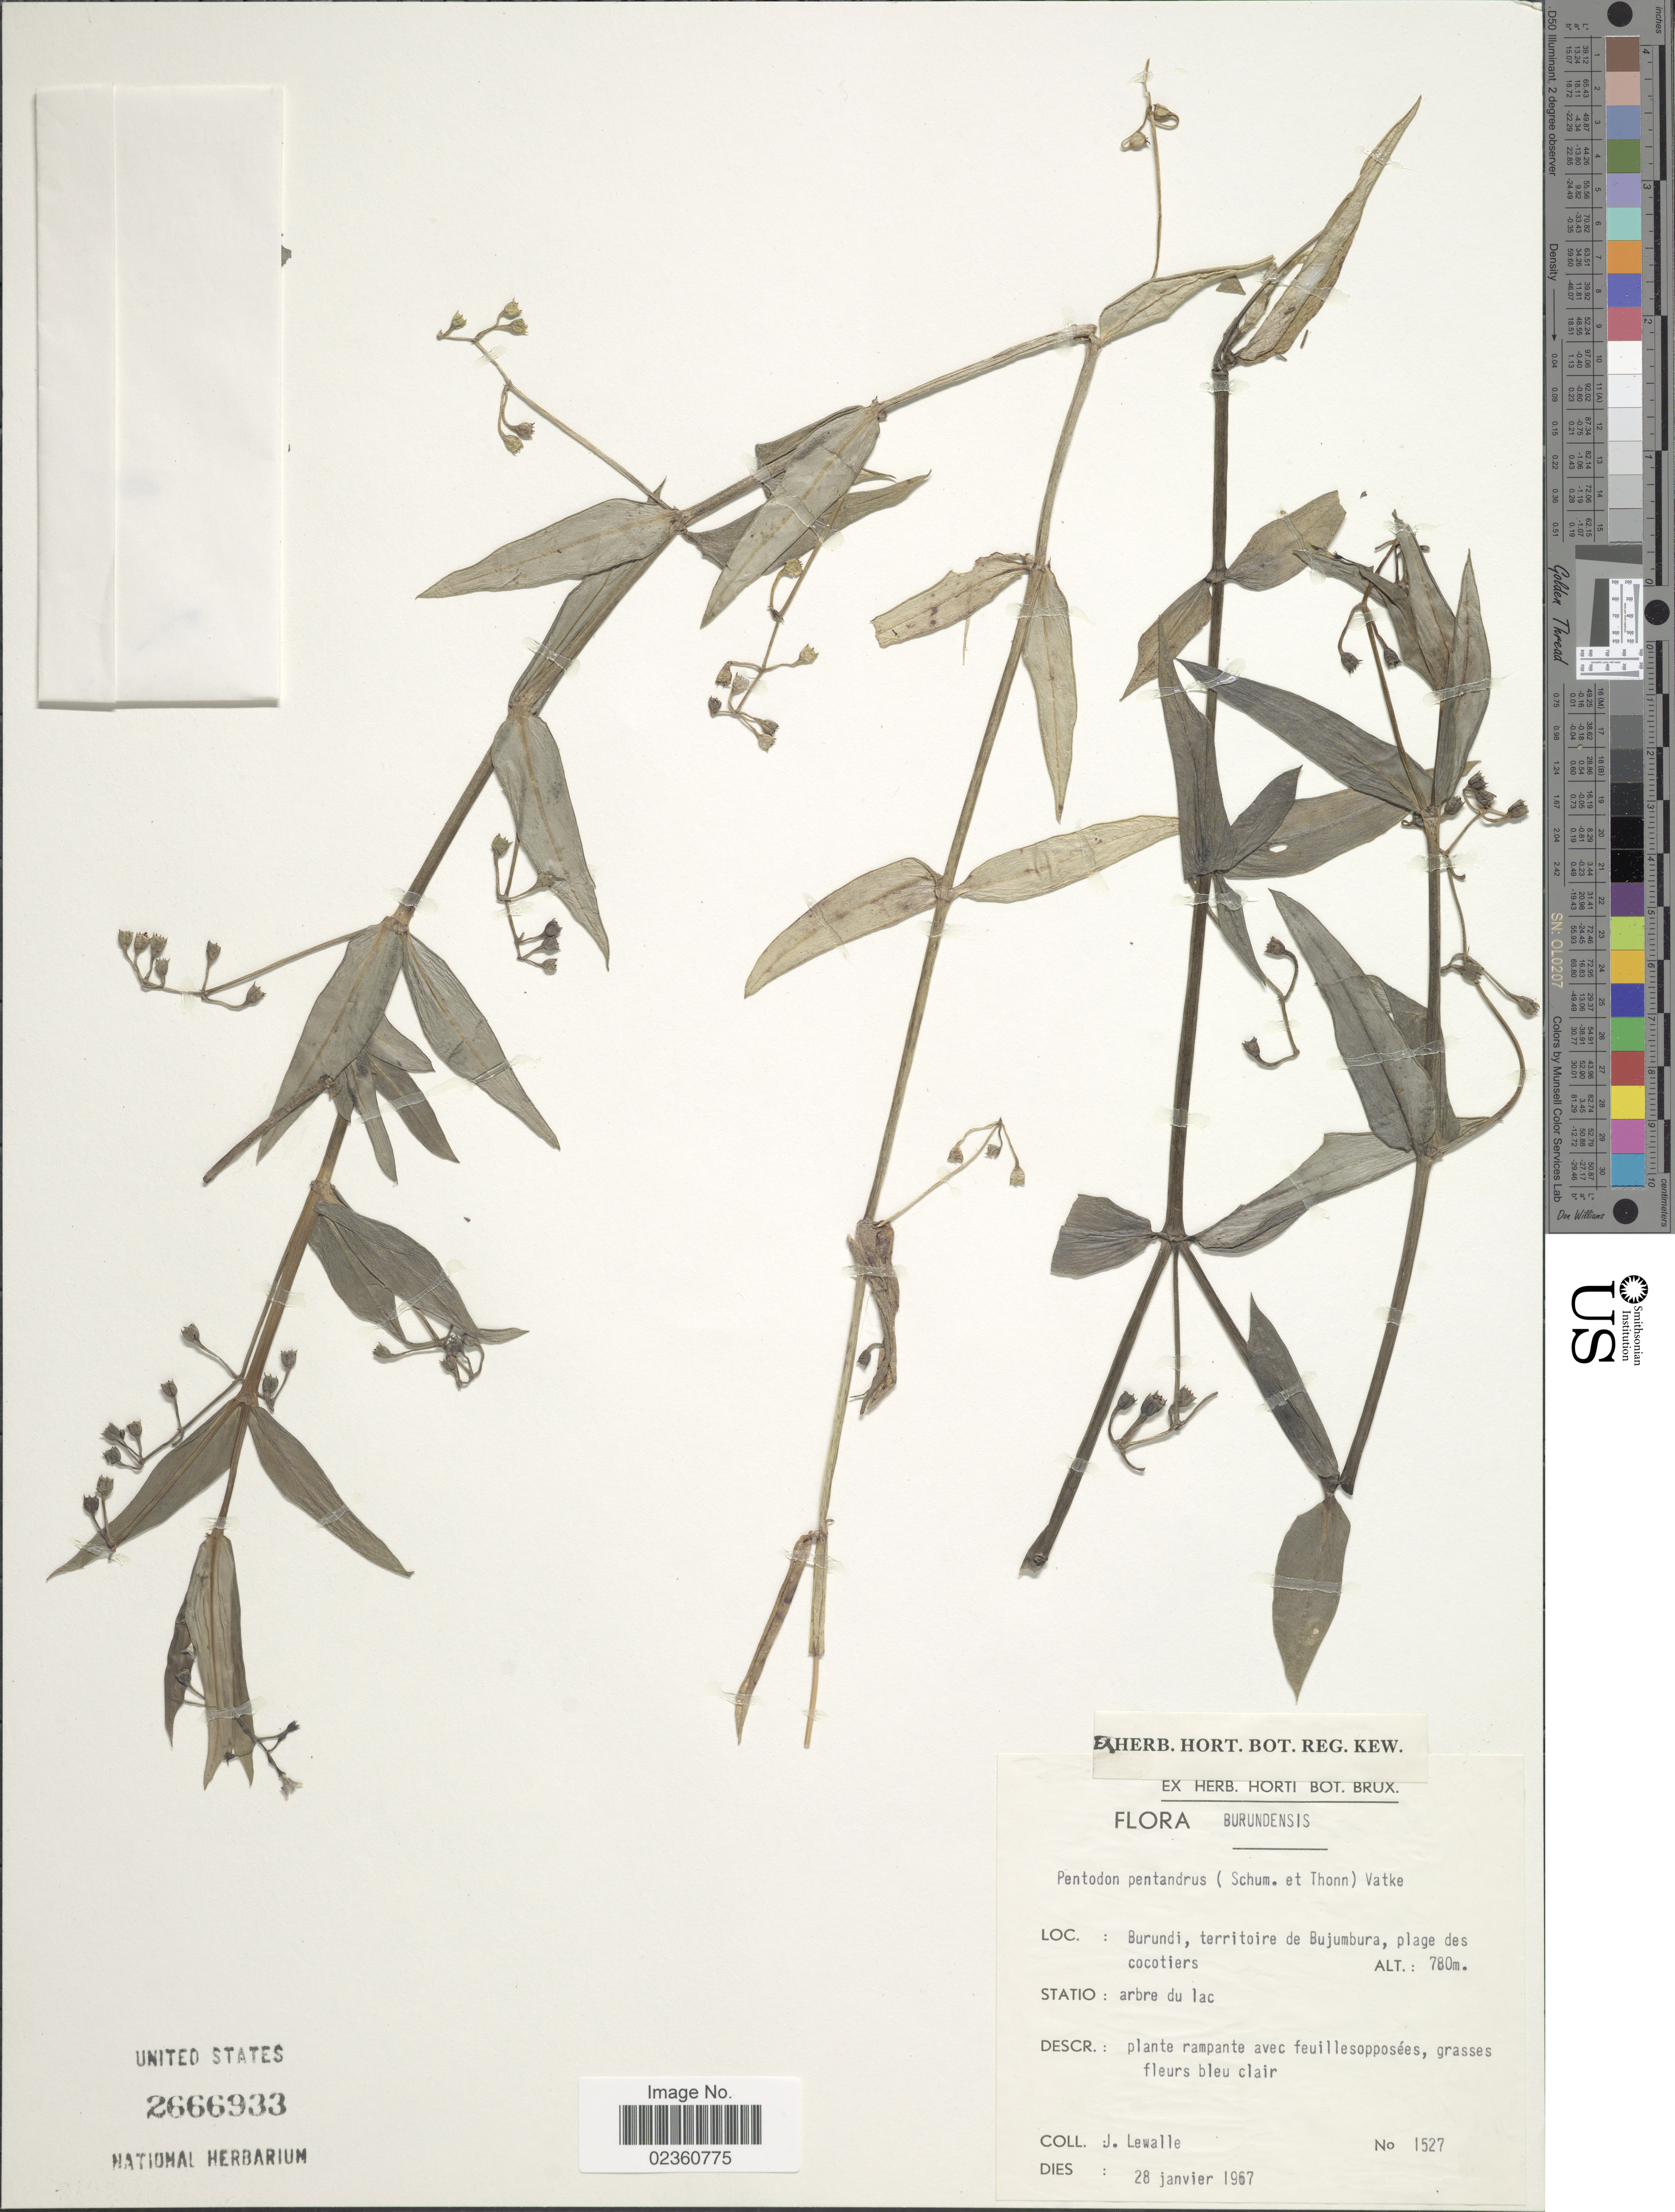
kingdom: Plantae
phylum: Tracheophyta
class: Magnoliopsida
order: Gentianales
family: Rubiaceae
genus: Pentodon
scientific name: Pentodon pentandrus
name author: (Schumach. & Thonn.) Vatke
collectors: J. Lewalle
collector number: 1527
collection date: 1967-01-28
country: Burundi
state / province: Bujumura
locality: Burundi, territoire de Bujumbura, plage des cocotiers, Statio: arbre du lac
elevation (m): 780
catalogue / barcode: US 2666933